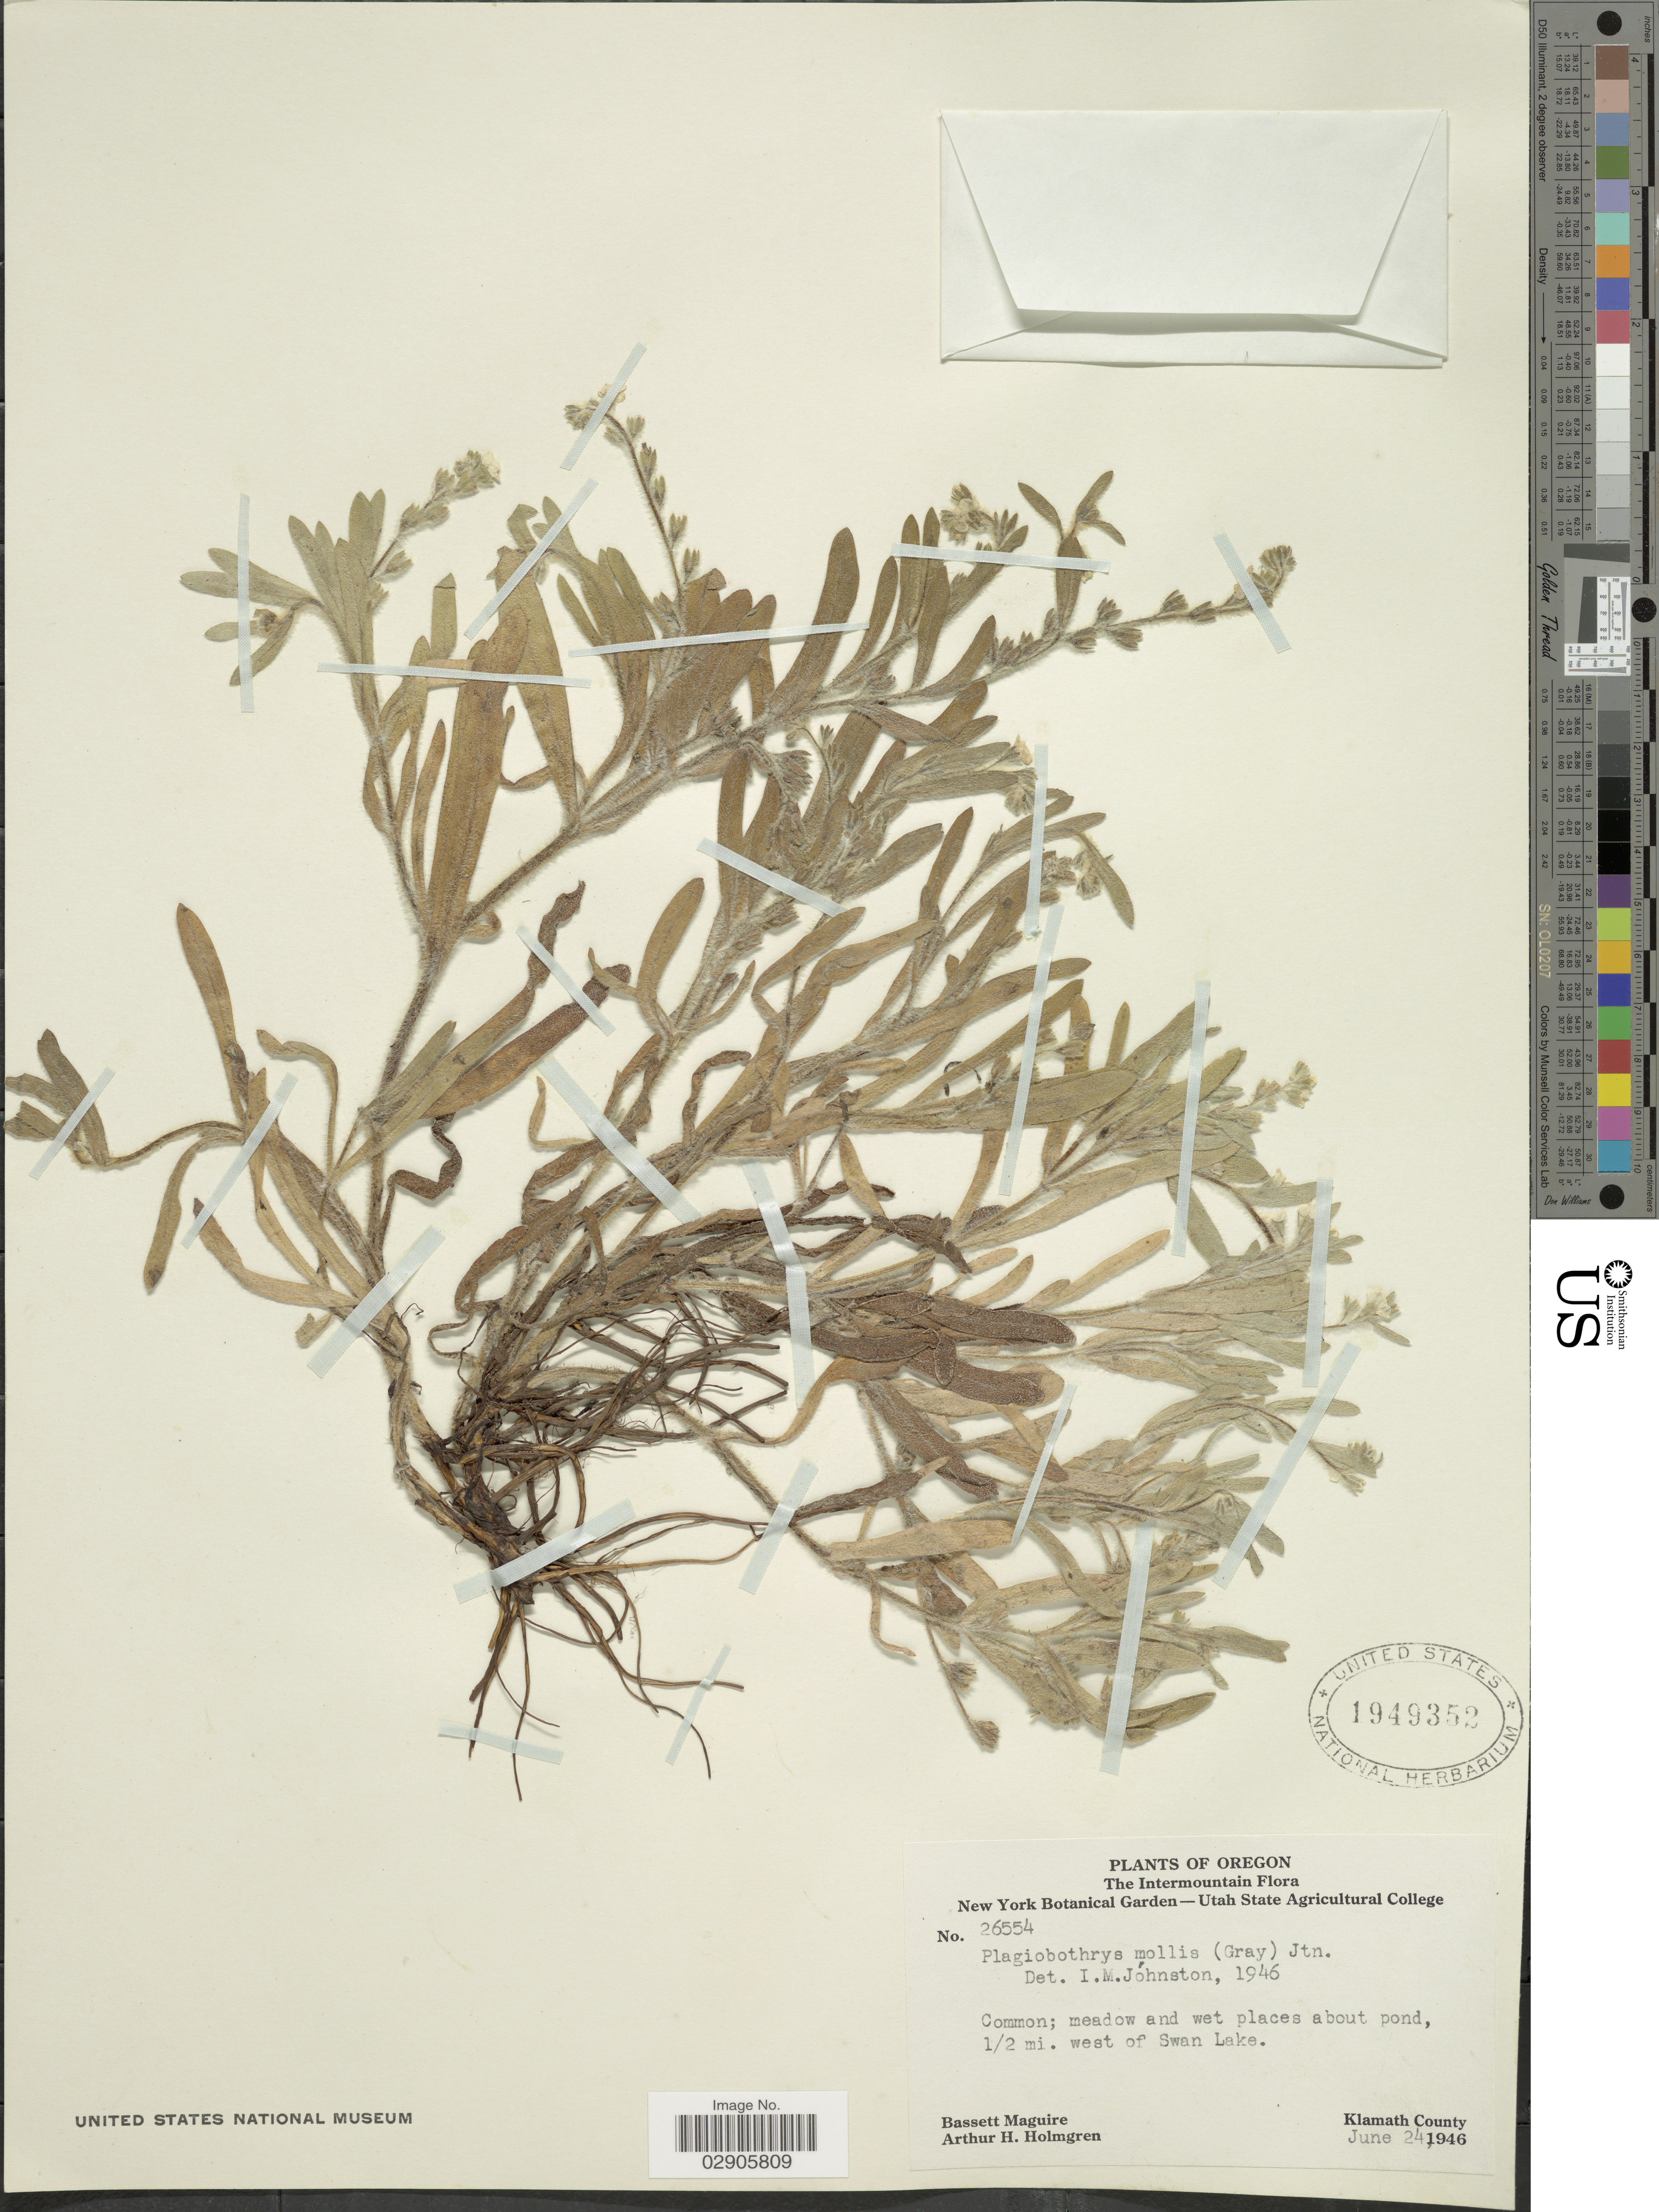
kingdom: Plantae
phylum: Tracheophyta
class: Magnoliopsida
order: Boraginales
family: Boraginaceae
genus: Plagiobothrys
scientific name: Plagiobothrys mollis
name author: (A. Gray) I.M. Johnst.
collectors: B. Maguire & A. H. Holmgren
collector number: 26554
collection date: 1946-06-24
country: United States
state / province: Oregon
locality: The Intermountain. Meadow and wet places about pond, 1/2 mi. west of Swan Lake. Klamath County.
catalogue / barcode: US 1949352